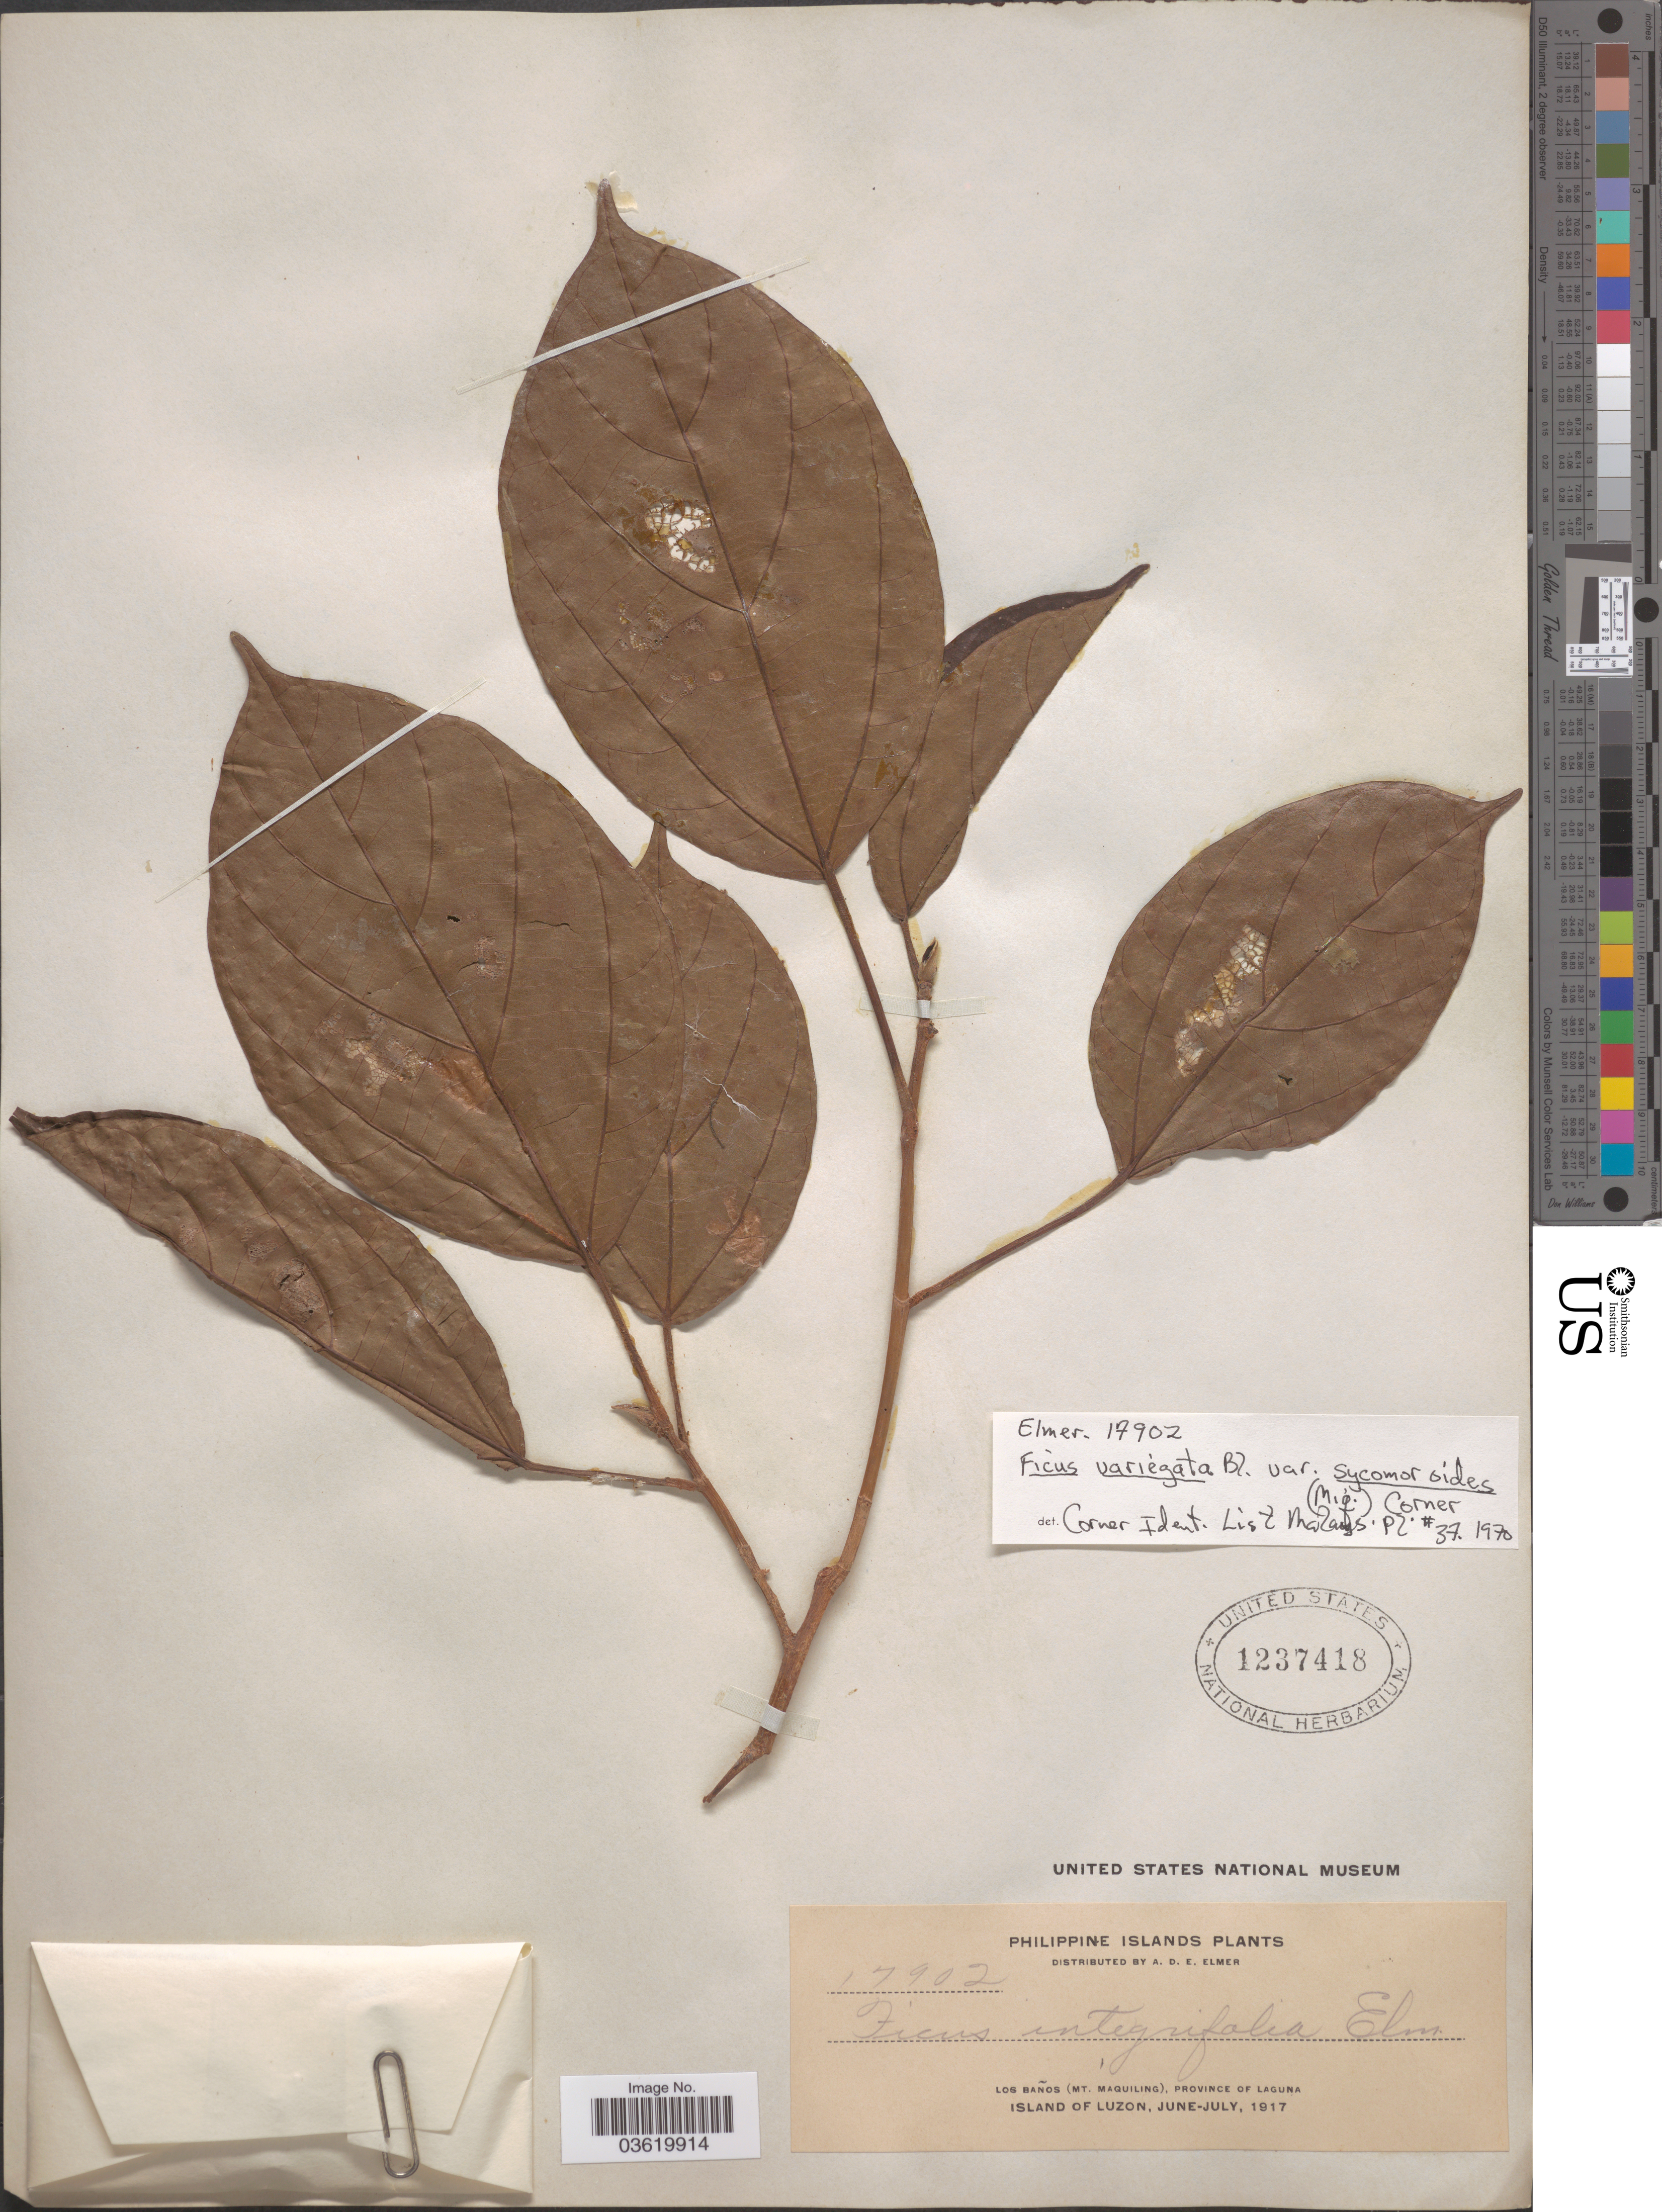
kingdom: Plantae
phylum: Tracheophyta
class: Magnoliopsida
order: Rosales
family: Moraceae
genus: Ficus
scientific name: Ficus variegata var. sycomoroides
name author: (Miq.) Corner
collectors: A. D. E. Elmer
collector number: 17902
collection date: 1917-06/1917-07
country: Philippines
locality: Philippine Islands. Los Baños (Mt. Maquiling), Province of Laguna. Island of Luzon.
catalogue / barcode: US 1237418